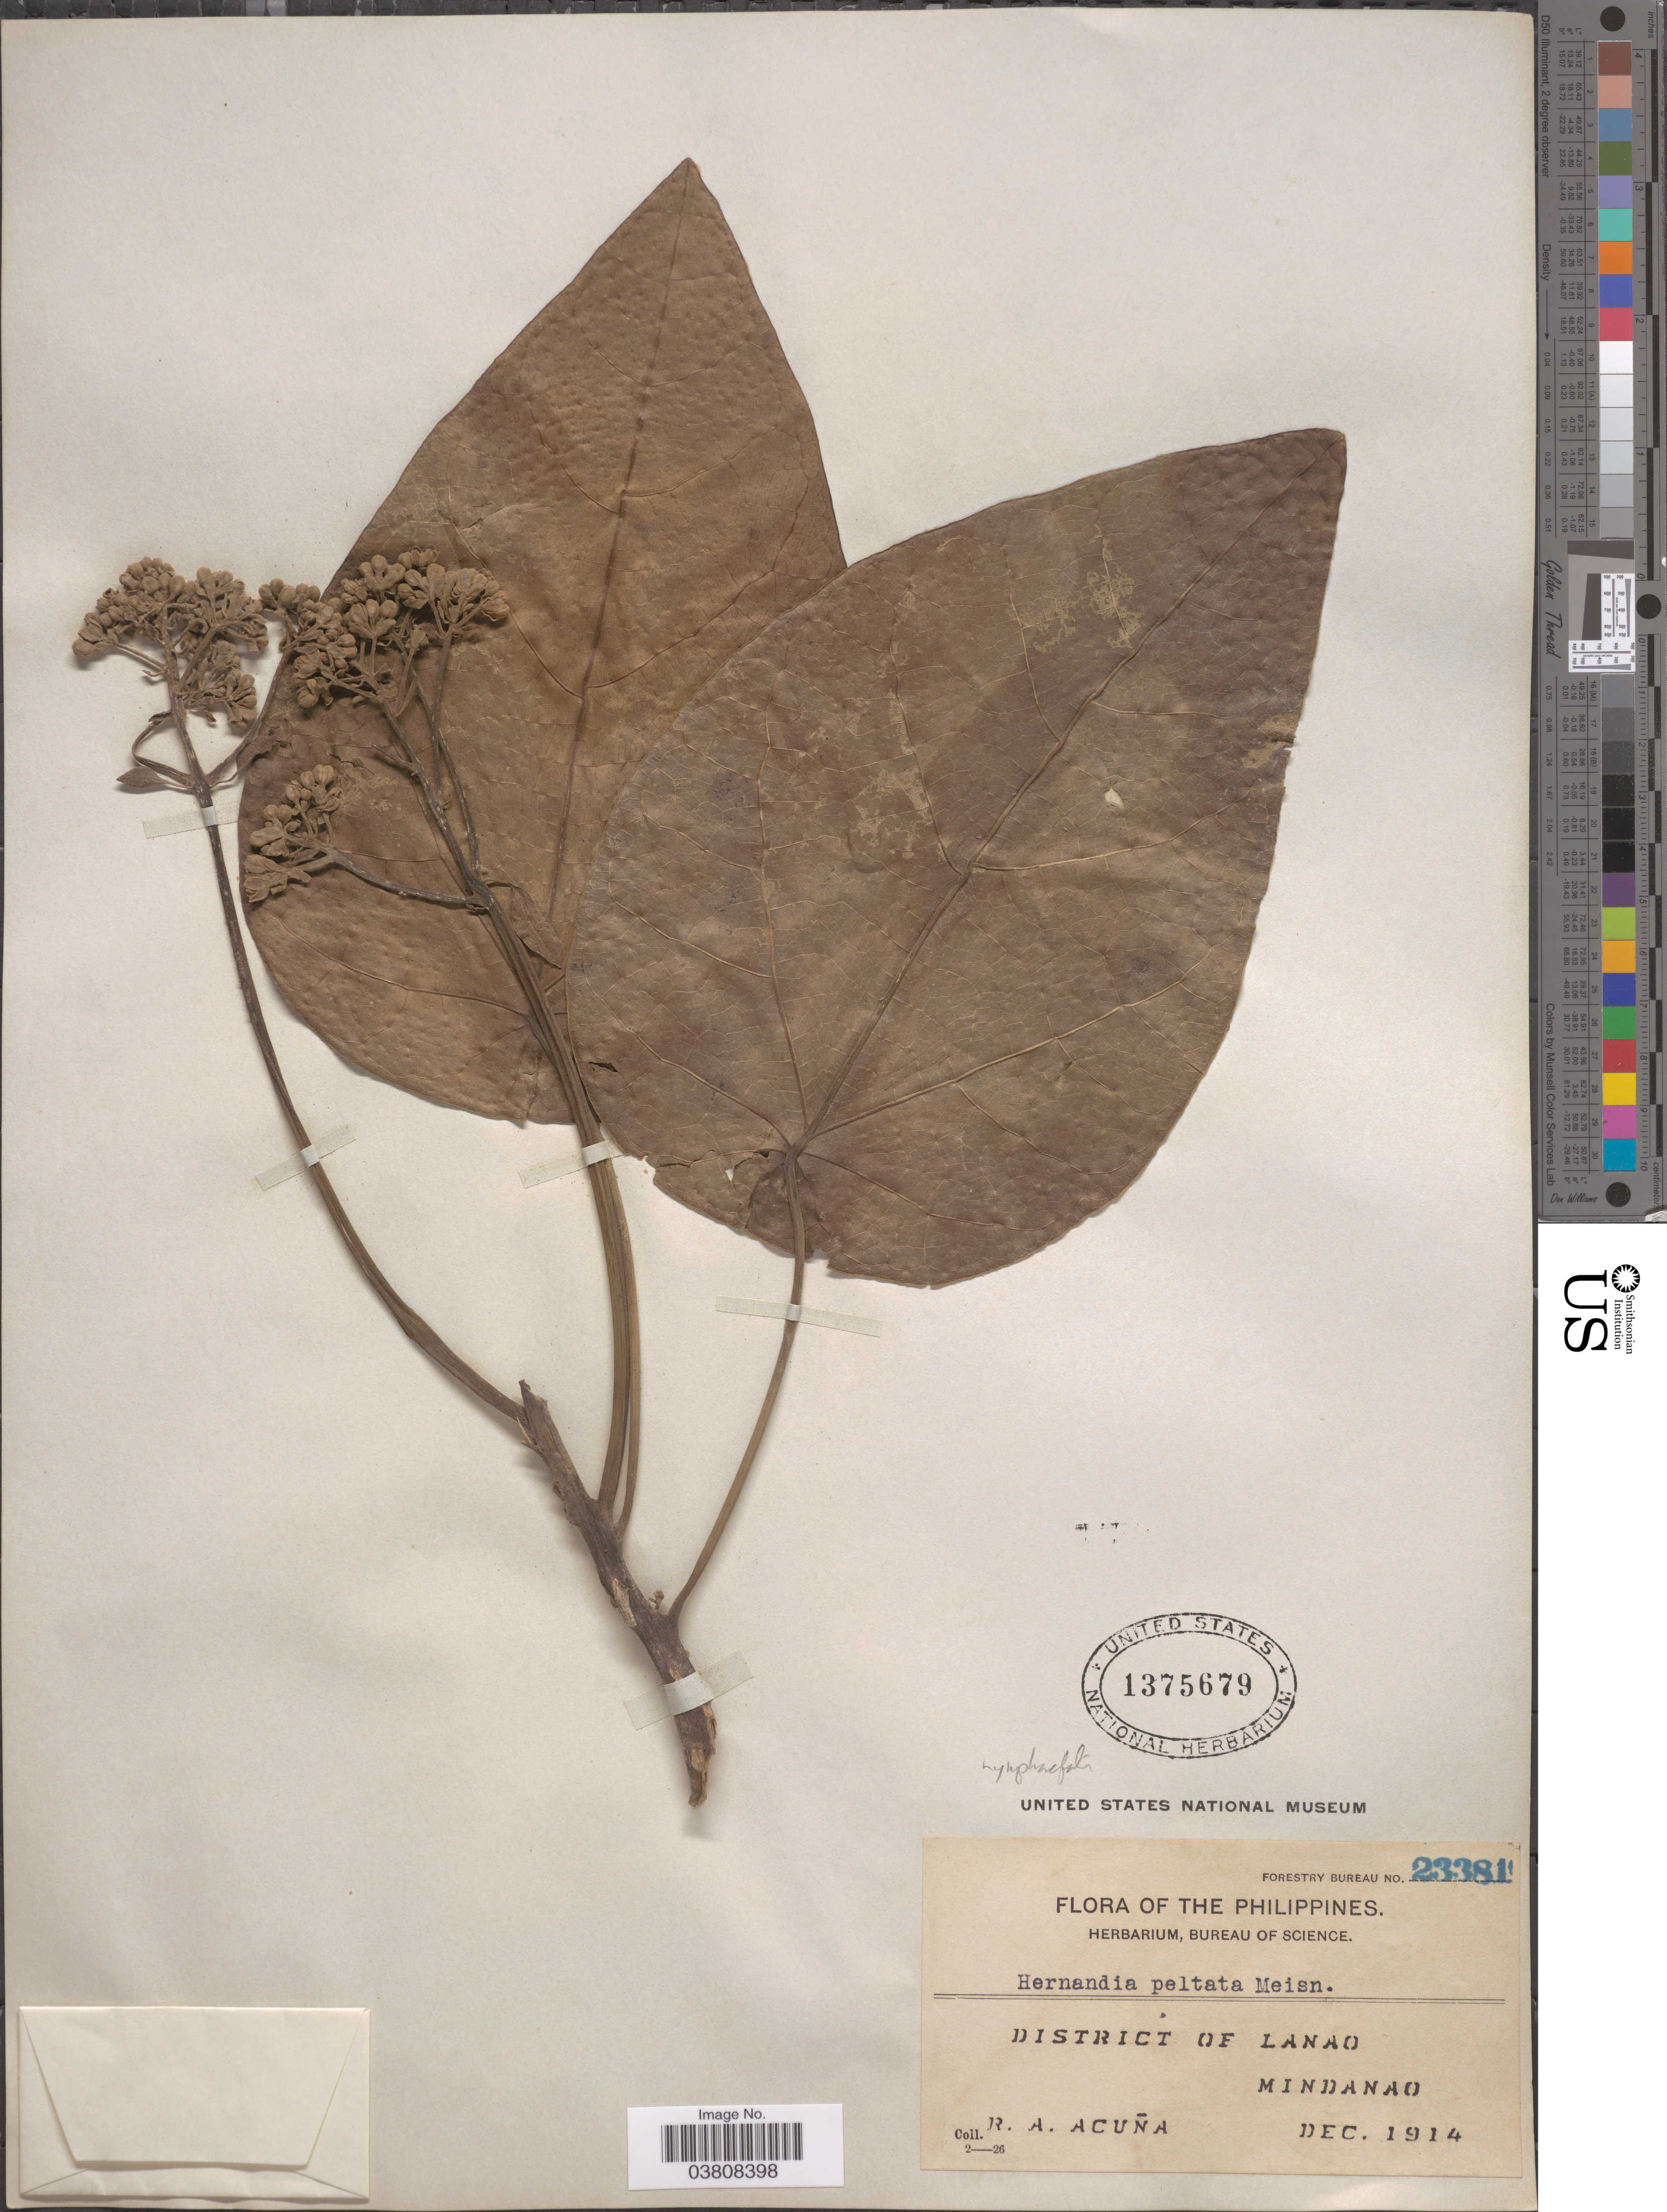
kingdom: Plantae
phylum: Tracheophyta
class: Magnoliopsida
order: Laurales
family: Hernandiaceae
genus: Hernandia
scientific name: Hernandia nymphaeifolia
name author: (C. Presl) Kubitzki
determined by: Strong, Mark T., (BOT), Smithsonian Institution - National Museum of Natural History (UNITED STATES)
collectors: R. A. Acuña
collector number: Forestry Bureau 23381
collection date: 1914-12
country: Philippines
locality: District of Lanao, Mindanao.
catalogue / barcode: US 1375679